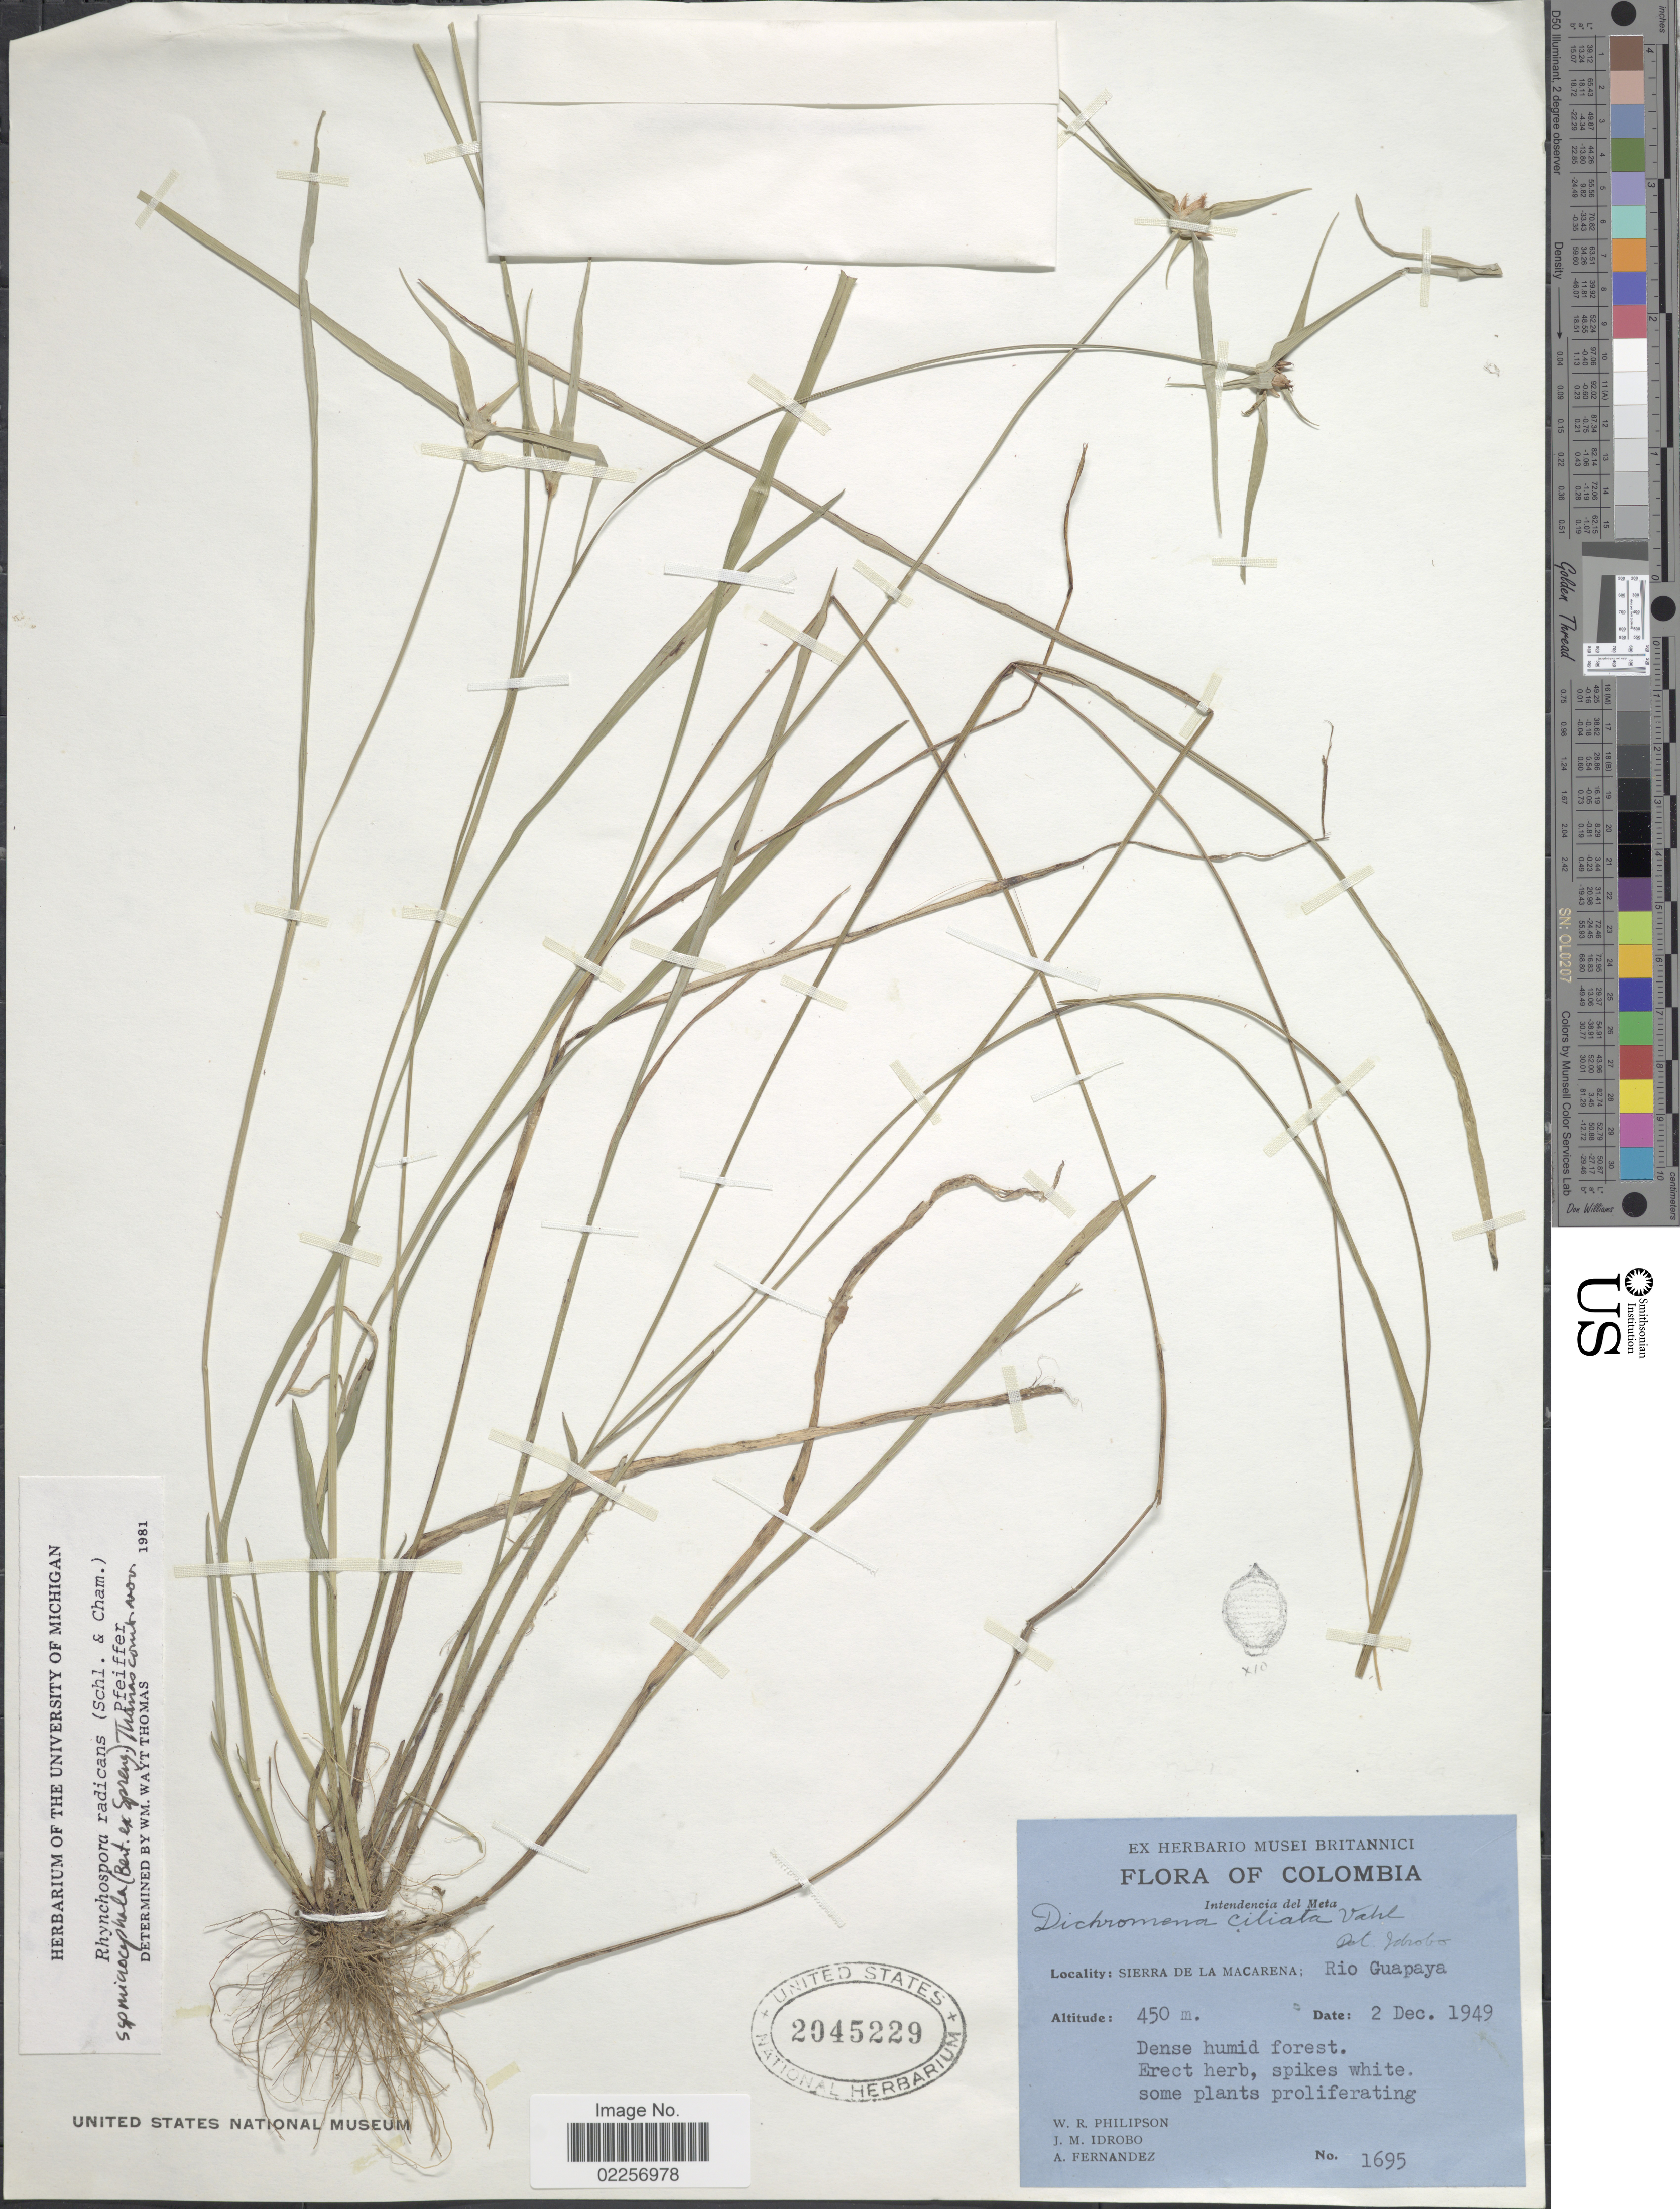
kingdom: Plantae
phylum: Tracheophyta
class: Liliopsida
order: Poales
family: Cyperaceae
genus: Rhynchospora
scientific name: Rhynchospora radicans subsp. microcephala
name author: (Bertero ex Spreng.) W.W. Thomas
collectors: W. R. Philipson, J. M. Idrobo & A. Fernandez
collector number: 1695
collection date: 1949-12-02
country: Colombia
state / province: Meta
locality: Sierra de La Macarena; Rio Guapaya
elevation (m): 450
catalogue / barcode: US 2045229